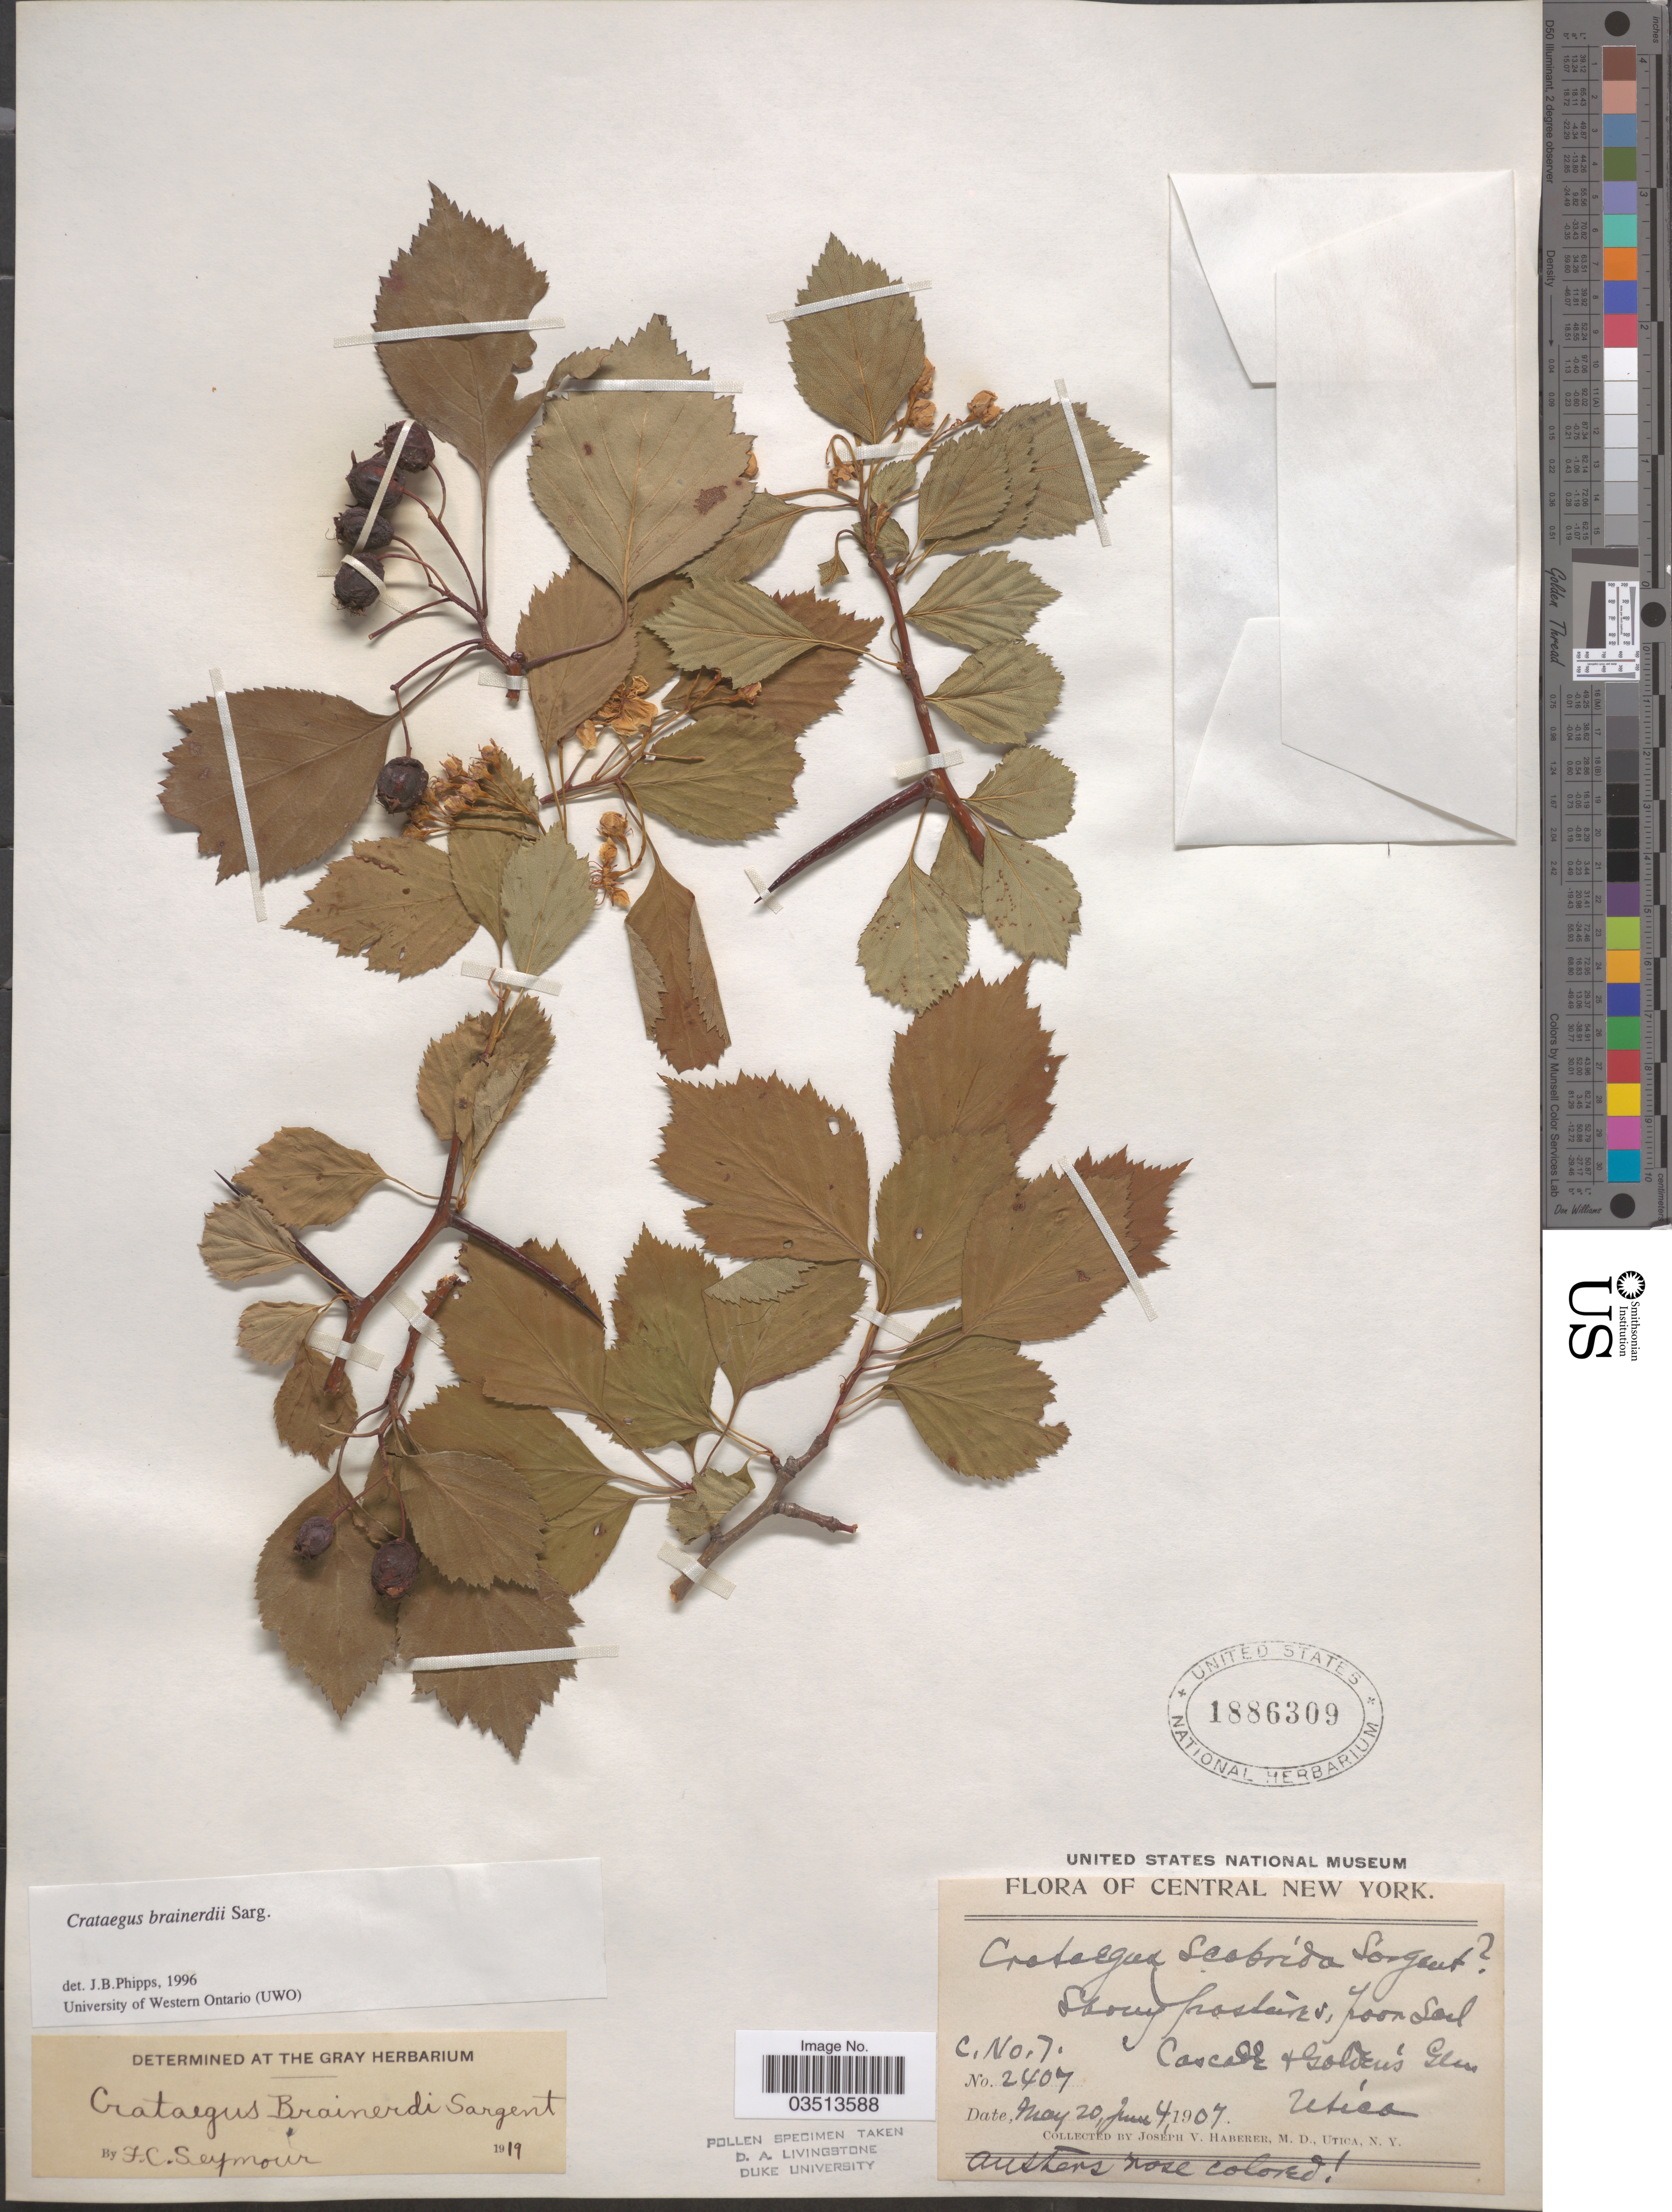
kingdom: Plantae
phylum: Tracheophyta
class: Magnoliopsida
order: Rosales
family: Rosaceae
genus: Crataegus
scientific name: Crataegus brainerdii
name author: Sarg.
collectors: J. V. Haberer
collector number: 2404/07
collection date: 1907-05-20/1907-06-04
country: United States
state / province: New York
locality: Central New York. Cascade & Golden's Glenn.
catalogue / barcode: US 1886309